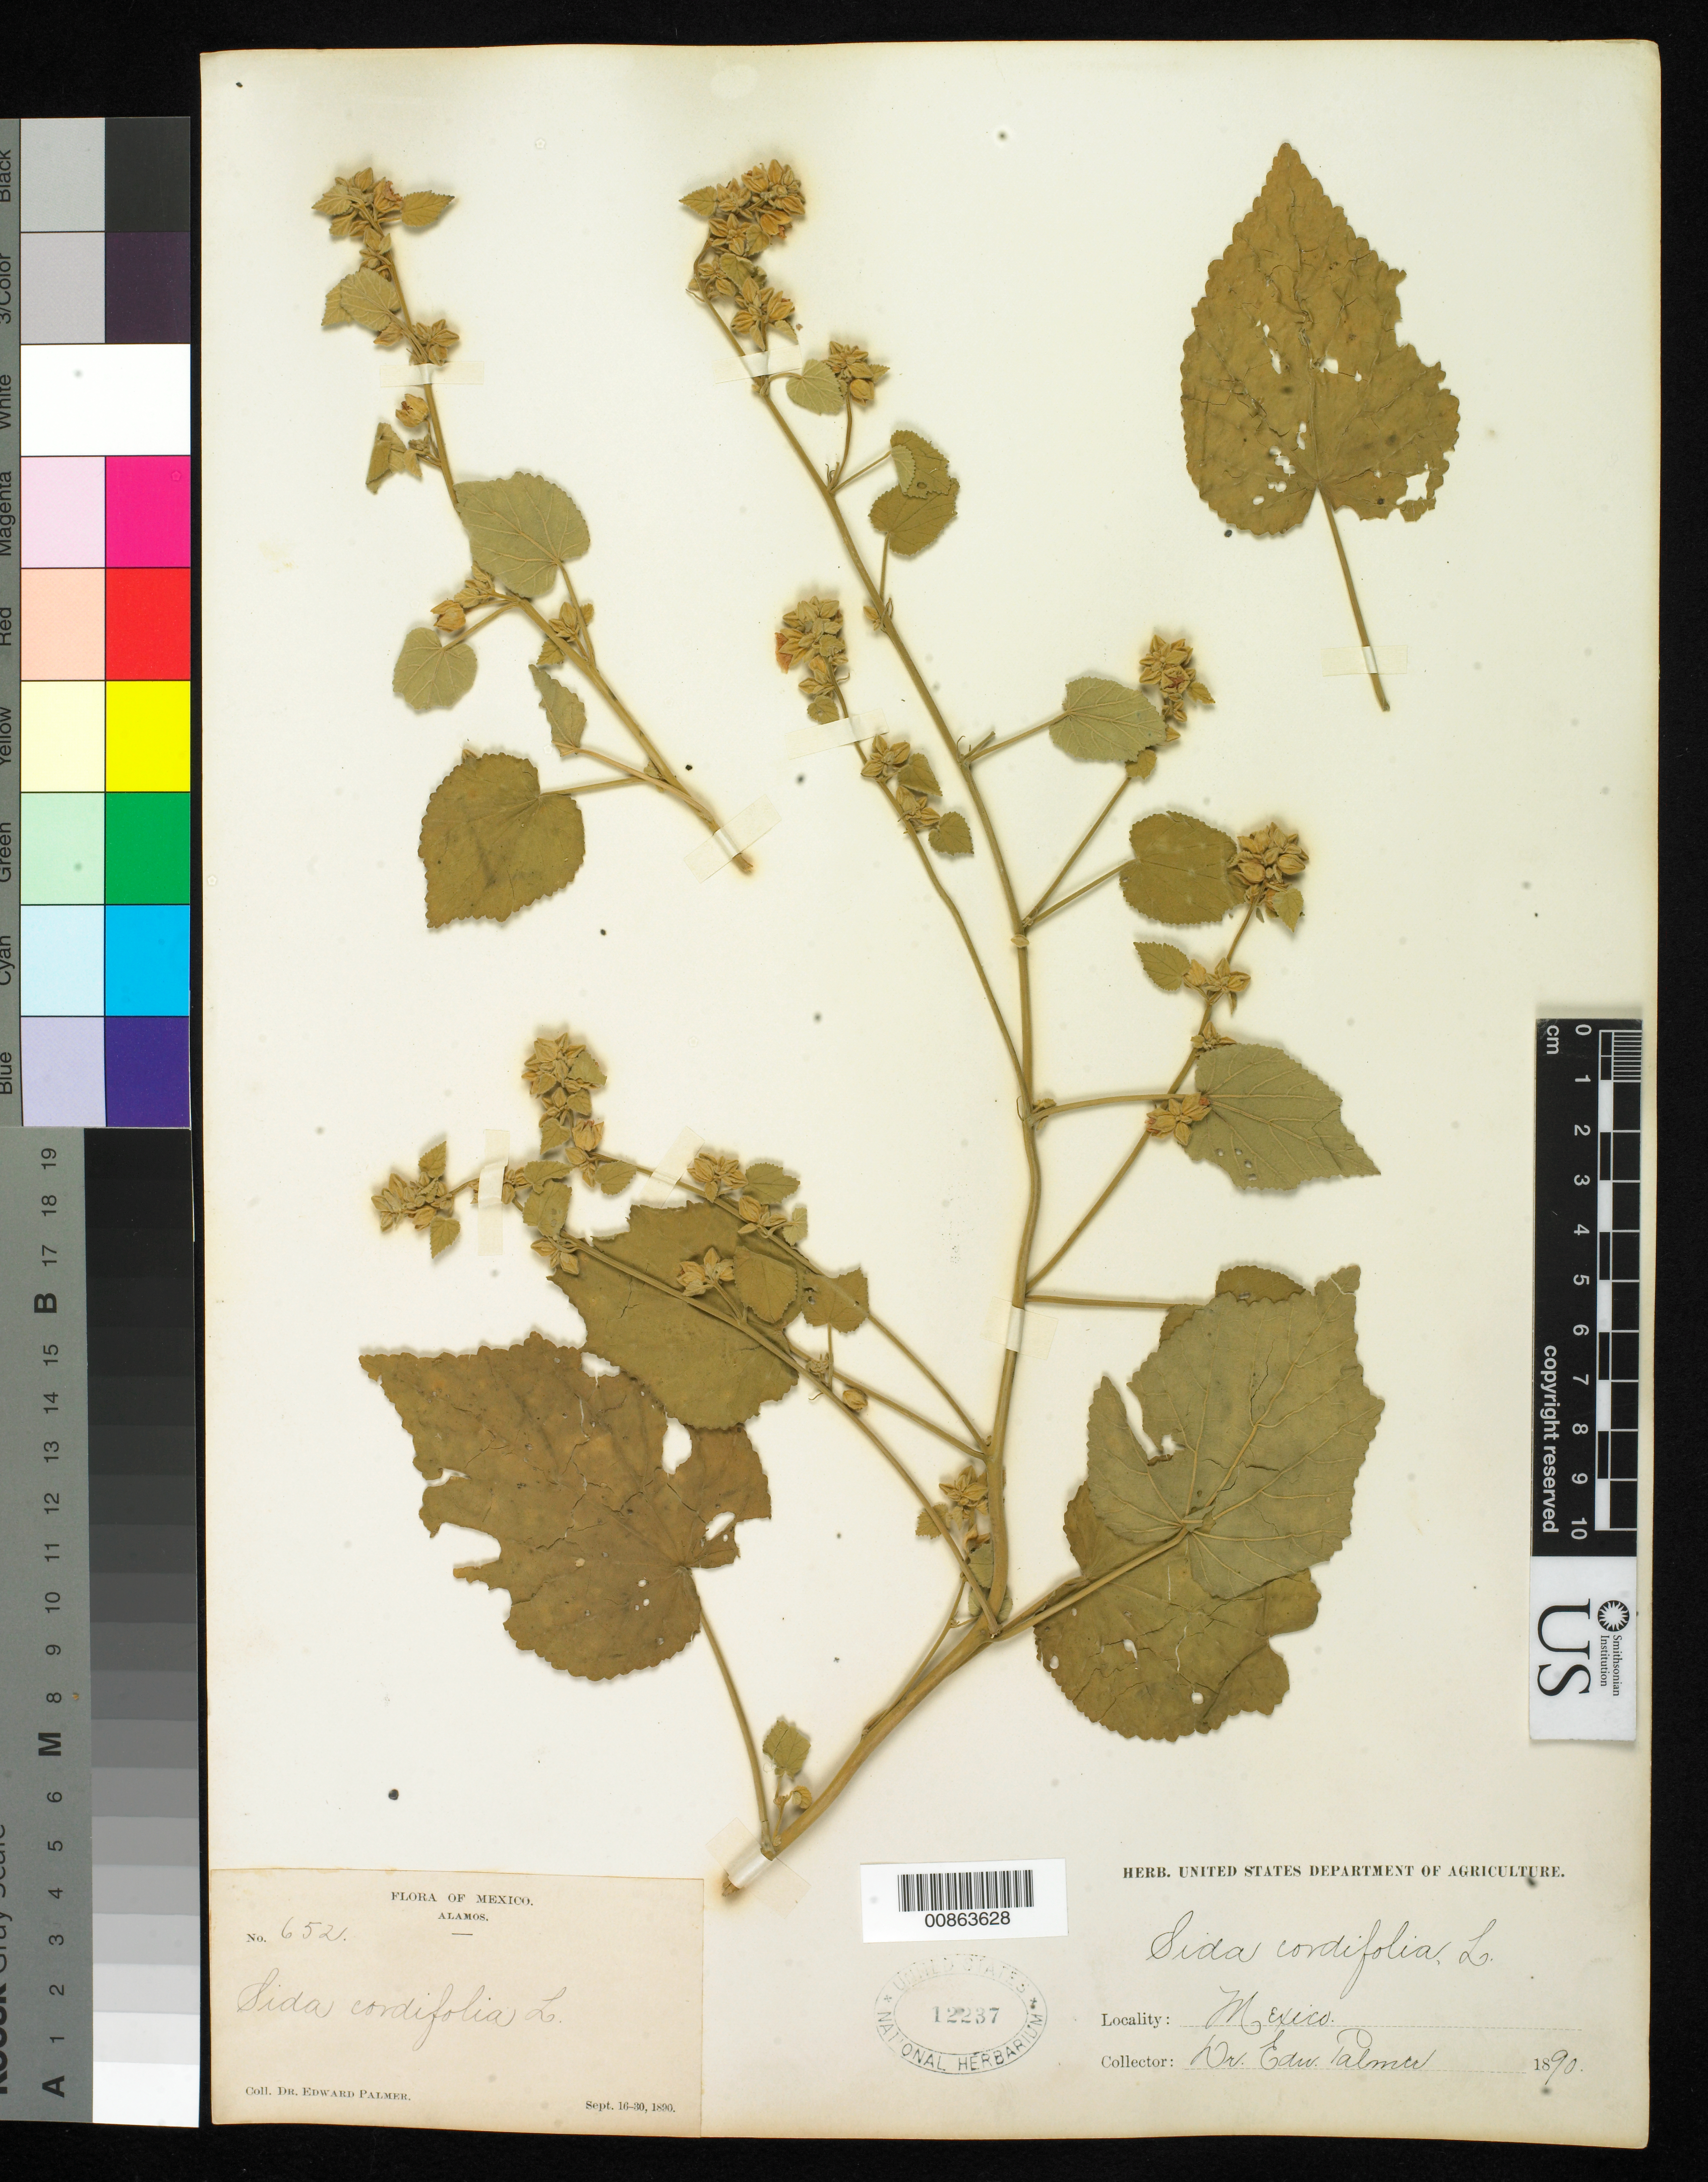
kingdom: Plantae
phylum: Tracheophyta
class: Magnoliopsida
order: Malvales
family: Malvaceae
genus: Sida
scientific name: Sida cordifolia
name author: L.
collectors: E. Palmer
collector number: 652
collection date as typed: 16 Sep 1890 to 30 Sep 1890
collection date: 1890-09-16/1890-09-30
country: Mexico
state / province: Sonora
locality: Alamos, Sonora.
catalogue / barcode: US 12237